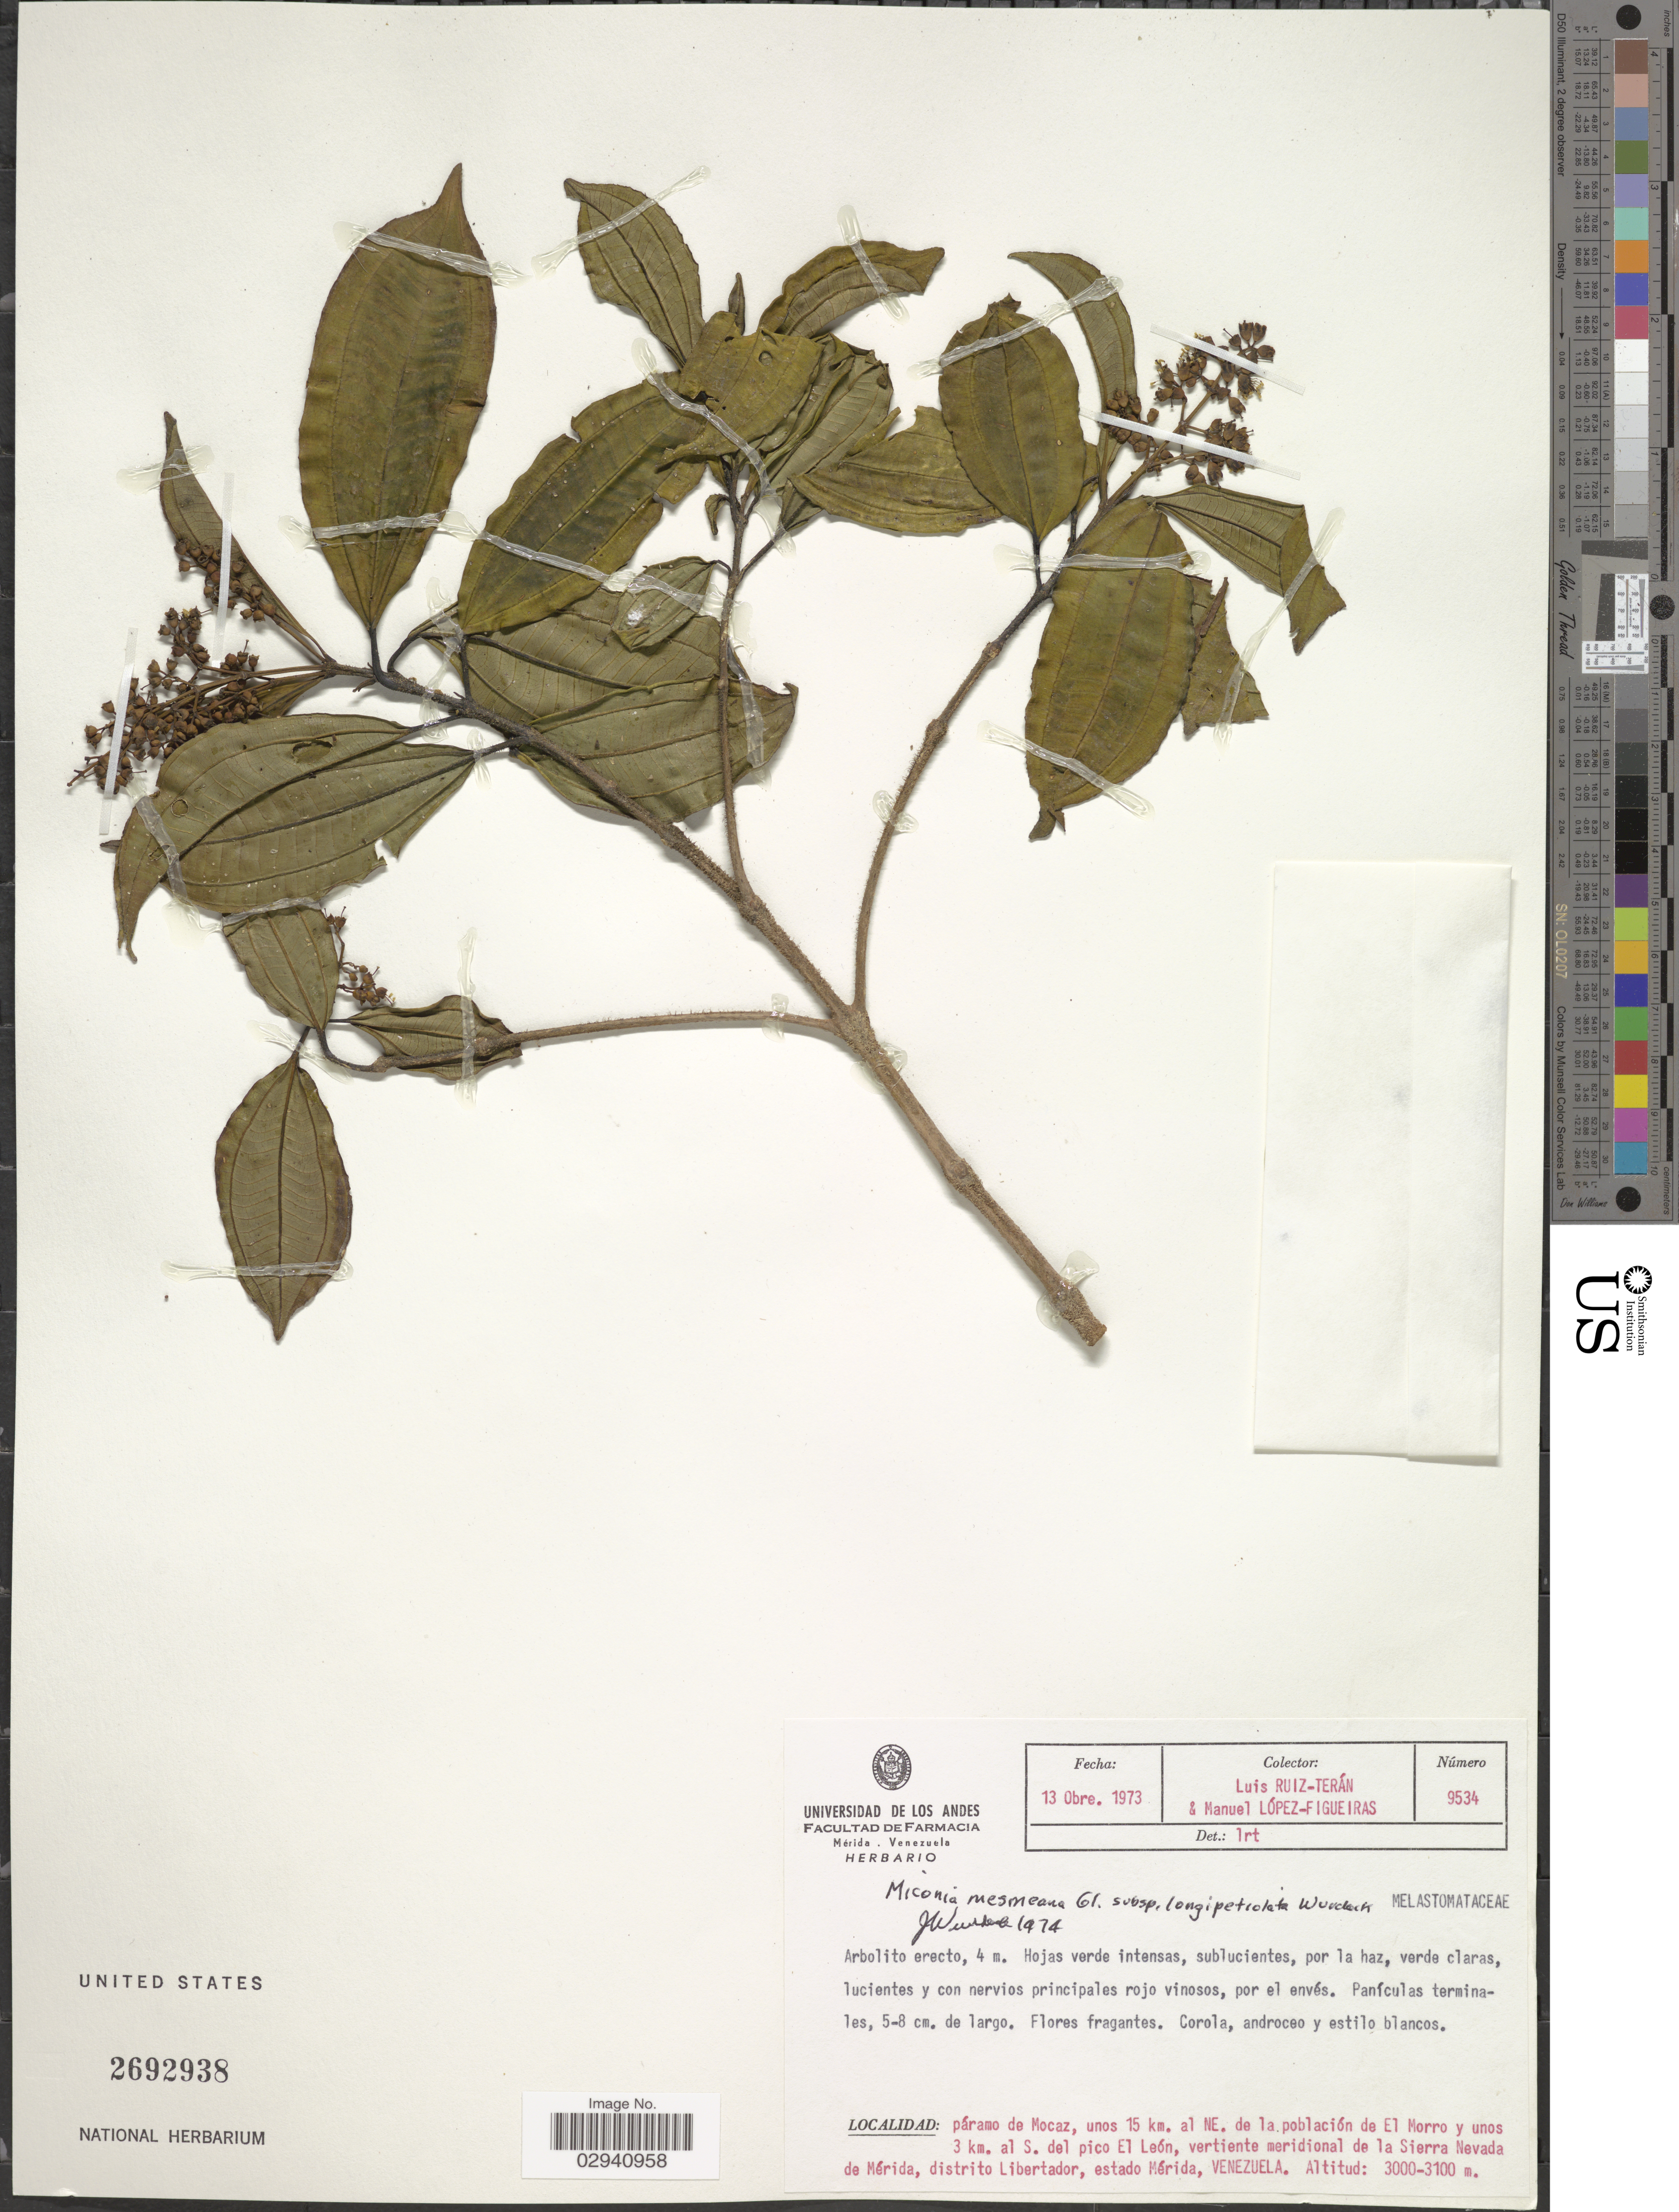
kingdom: Plantae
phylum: Tracheophyta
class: Magnoliopsida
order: Myrtales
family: Melastomataceae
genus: Miconia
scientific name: Miconia mesmeana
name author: Gleason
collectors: L. Teran & M. López Figueiras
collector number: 9534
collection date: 1973-10-13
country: Venezuela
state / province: Mérida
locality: Páramo de Mocaz, unos 15 km. al NE. de la población de El Morro y unos 3 km. al S. del pico El León, vertiente meridional de la Sierra Nevada de Mérida, distrito Libertador, estado Mérida.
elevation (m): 3000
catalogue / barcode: US 2692938